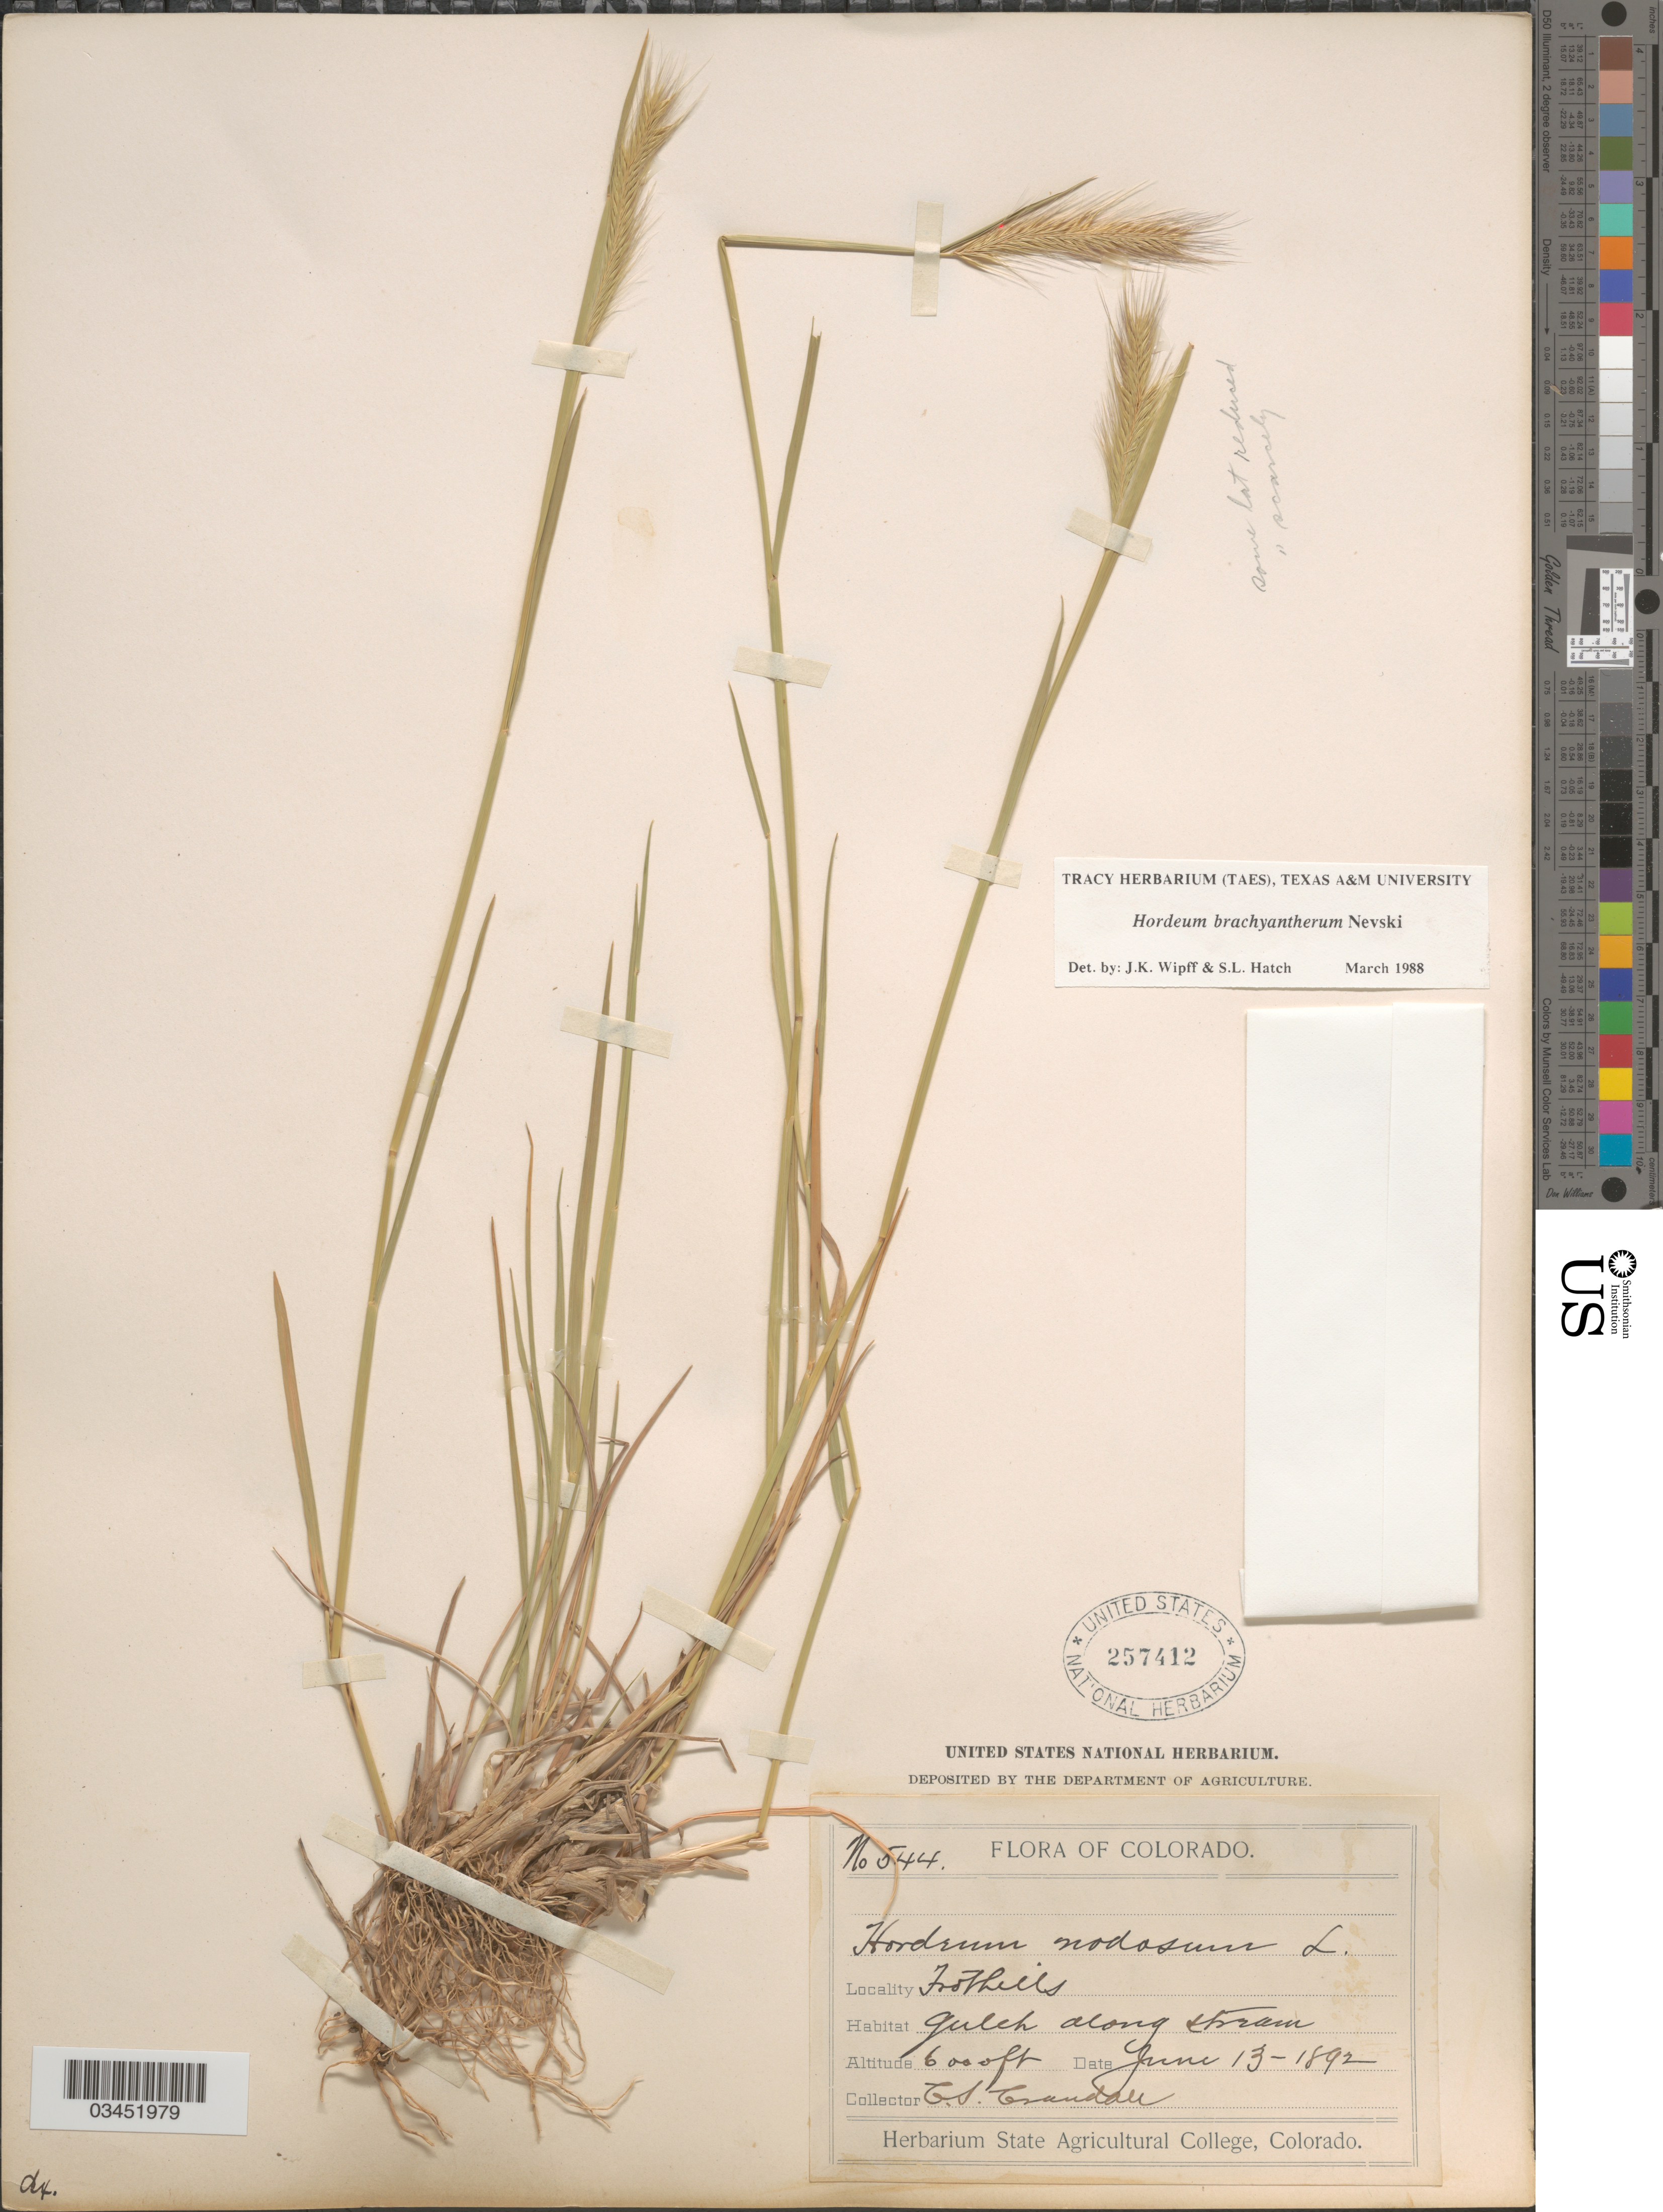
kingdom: Plantae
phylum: Tracheophyta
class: Liliopsida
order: Poales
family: Poaceae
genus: Hordeum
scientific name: Hordeum brachyantherum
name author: Nevski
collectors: C. Crandall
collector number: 544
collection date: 1892-06-13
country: United States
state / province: Colorado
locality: Foothills. Gulch along stream.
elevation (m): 1829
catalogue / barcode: US 257412